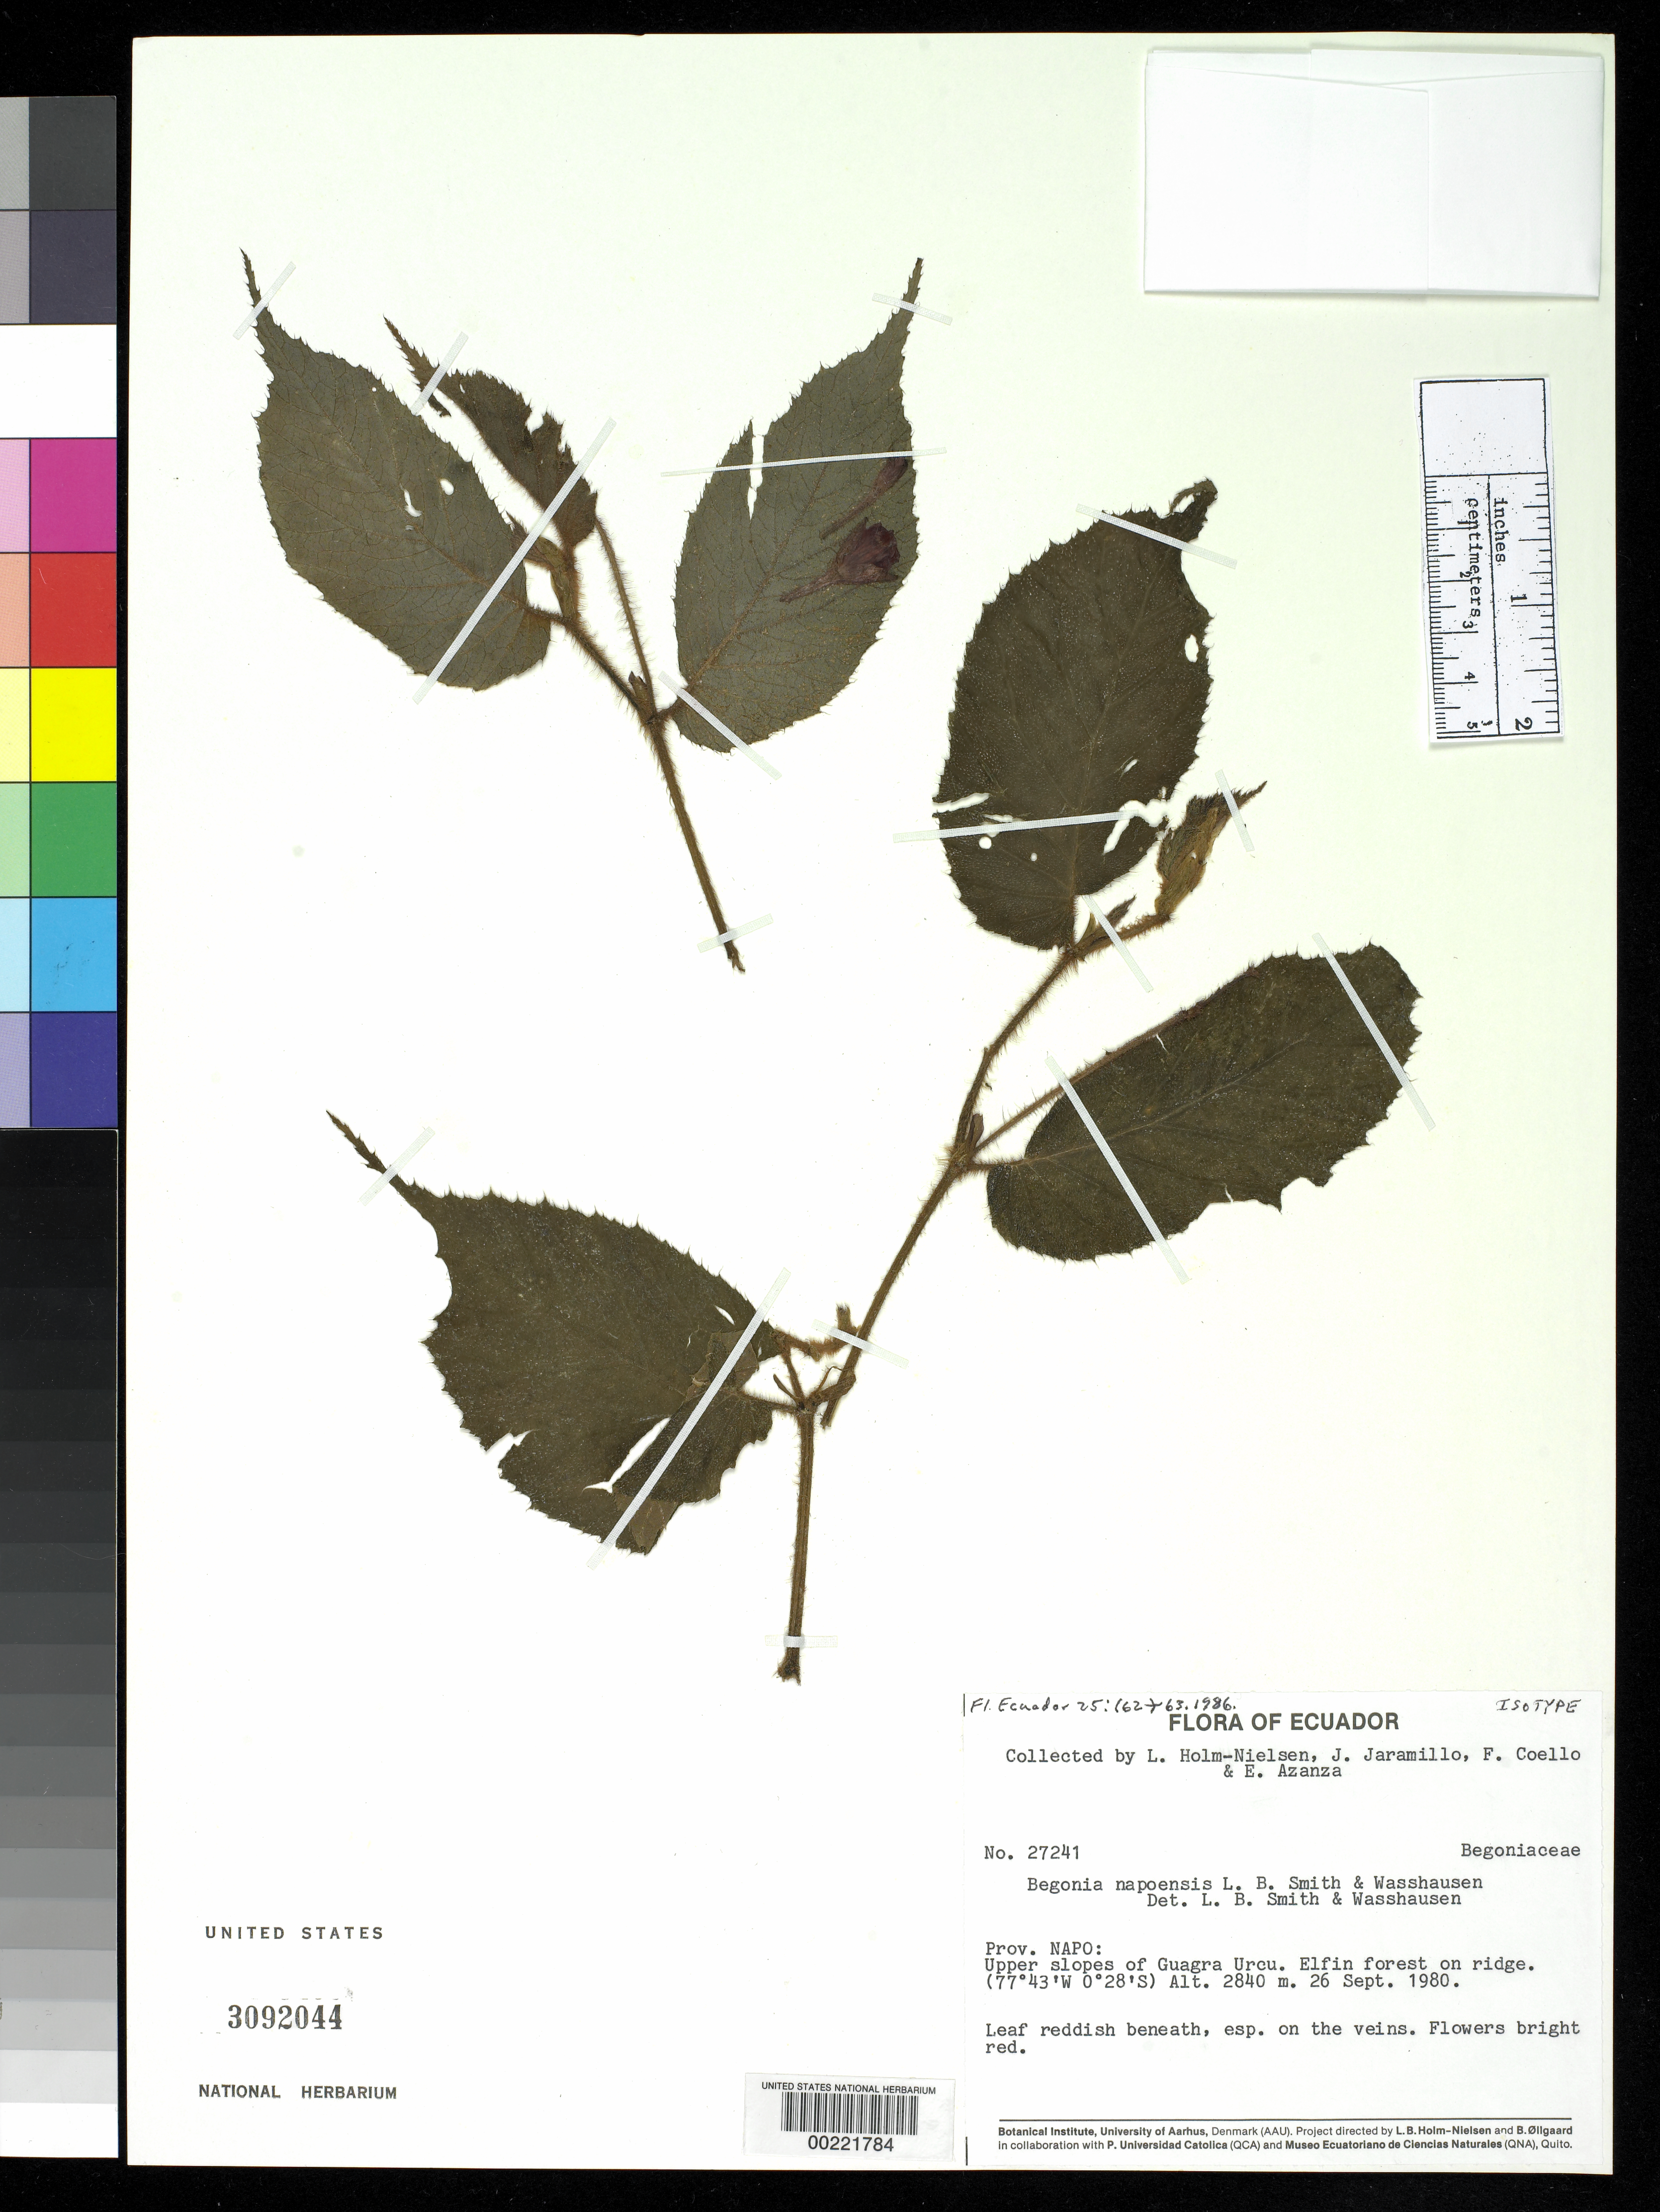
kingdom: Plantae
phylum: Tracheophyta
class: Magnoliopsida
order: Cucurbitales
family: Begoniaceae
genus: Begonia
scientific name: Begonia napoensis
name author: L.B. Sm. & Wassh.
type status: Isotype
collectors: L. B. Holm-Nielsen, J. L. Jaramillo, F. Coello & E. Azanza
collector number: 27241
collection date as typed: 26 Sep 1980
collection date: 1980-09-26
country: Ecuador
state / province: Napo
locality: Upper slopes of Guagra Urcu.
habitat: Elfin forest on ridge.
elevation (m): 2840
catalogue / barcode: US 3092044